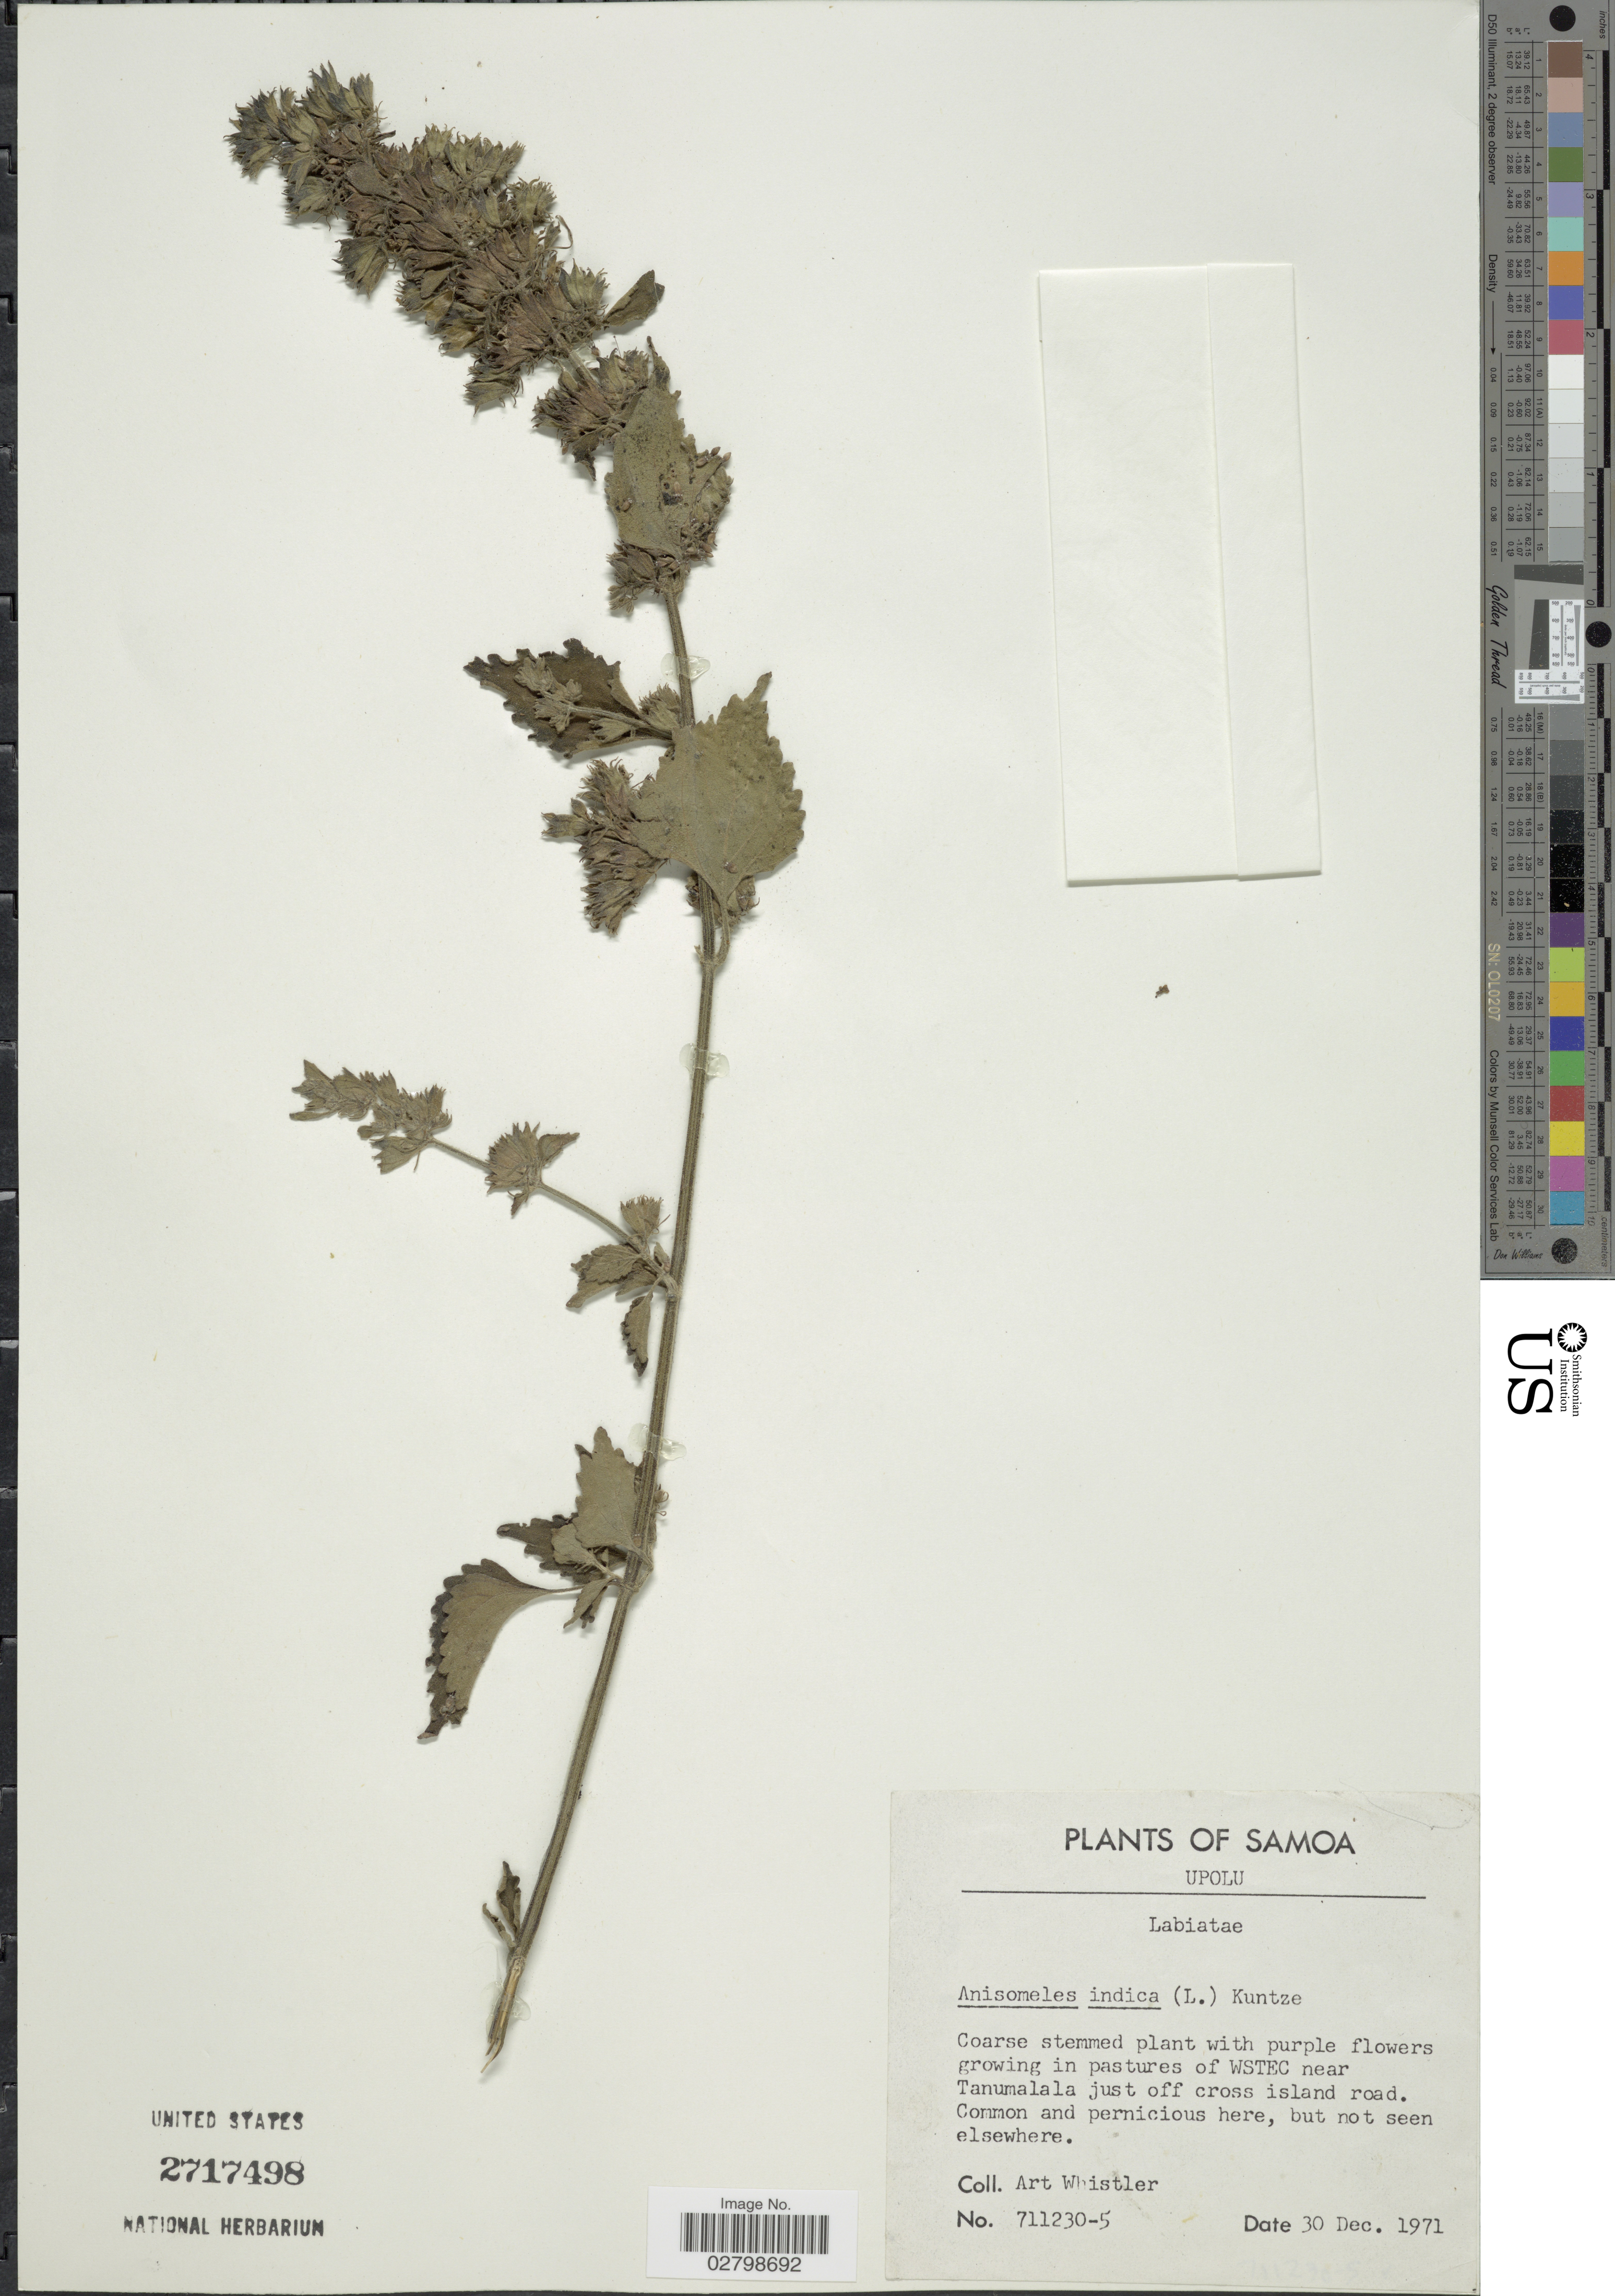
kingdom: Plantae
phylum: Tracheophyta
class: Magnoliopsida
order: Lamiales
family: Lamiaceae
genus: Anisomeles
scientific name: Anisomeles indica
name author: (L.) Kuntze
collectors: A. Whistler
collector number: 711230-5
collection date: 1971-12-30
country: Samoa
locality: Samoa, Upolu, in pastures of WSTEC near Tanumalala just off cross island road.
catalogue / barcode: US 2717498